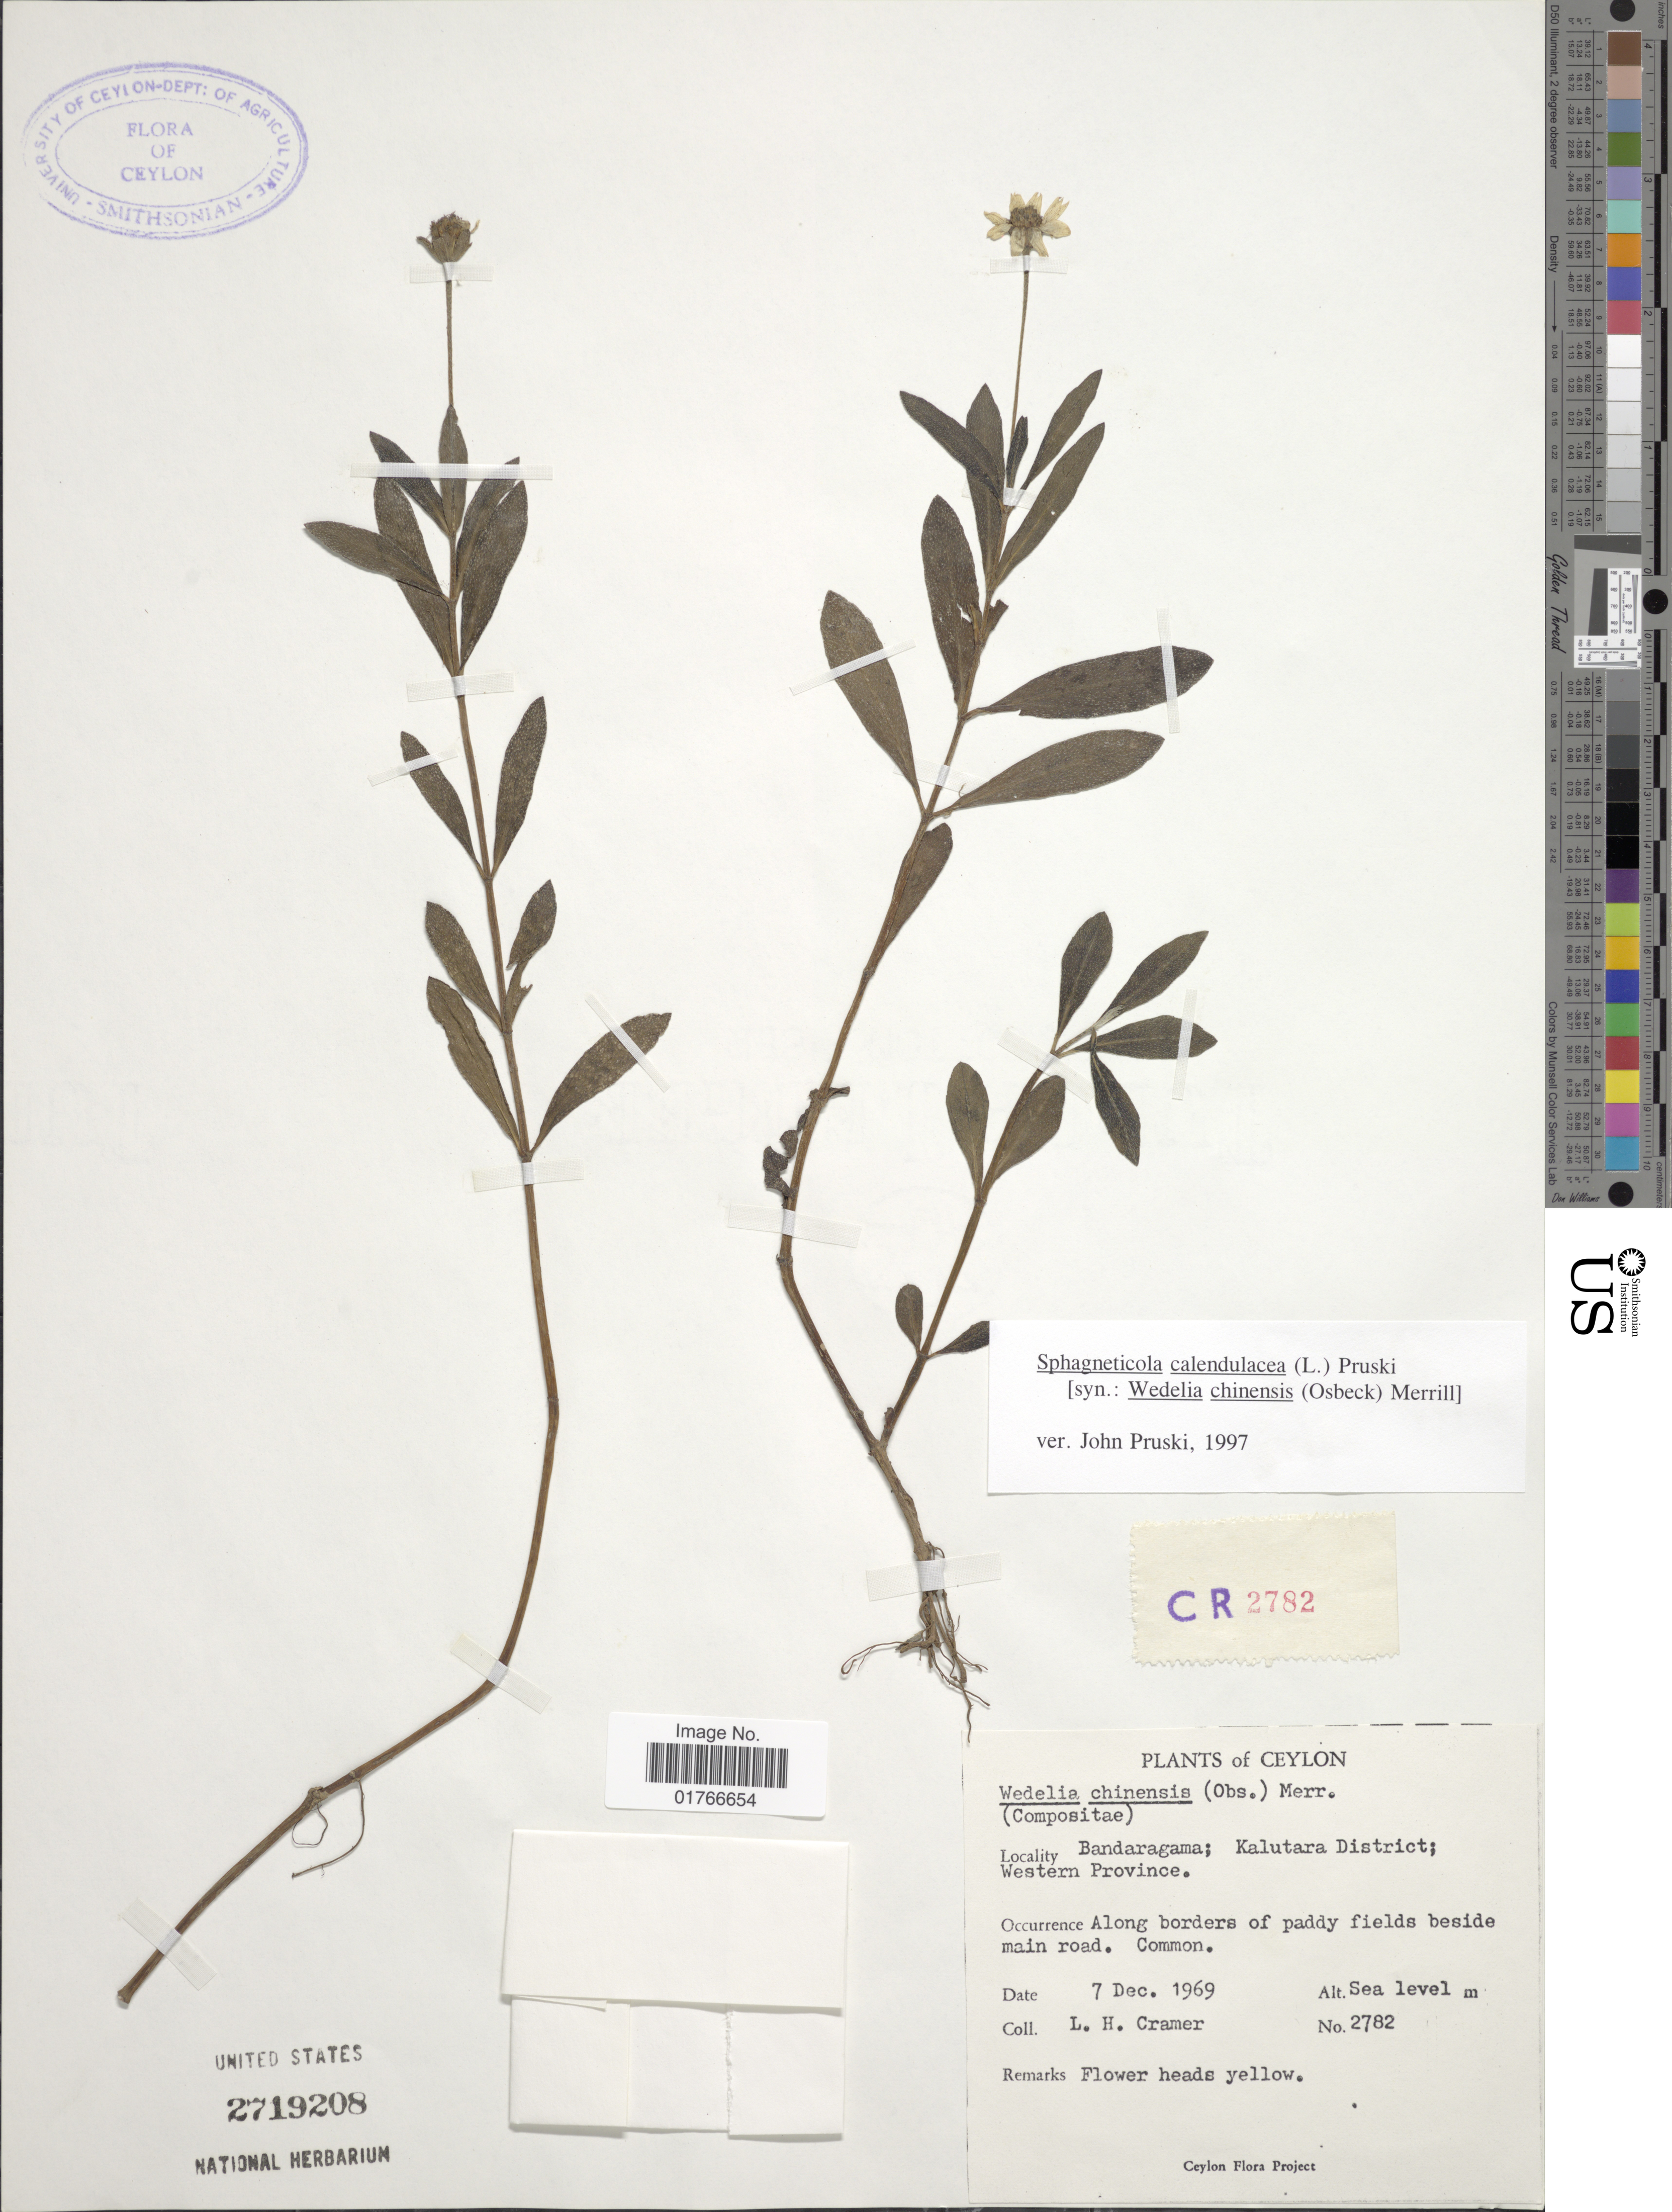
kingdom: Plantae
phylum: Tracheophyta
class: Magnoliopsida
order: Asterales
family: Asteraceae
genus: Sphagneticola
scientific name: Sphagneticola calendulacea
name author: (L.) Pruski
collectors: L. H. Cramer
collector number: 2782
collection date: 1969-12-07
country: Sri Lanka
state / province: Western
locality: Bandaragama, Kalutara District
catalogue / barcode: US 2719208